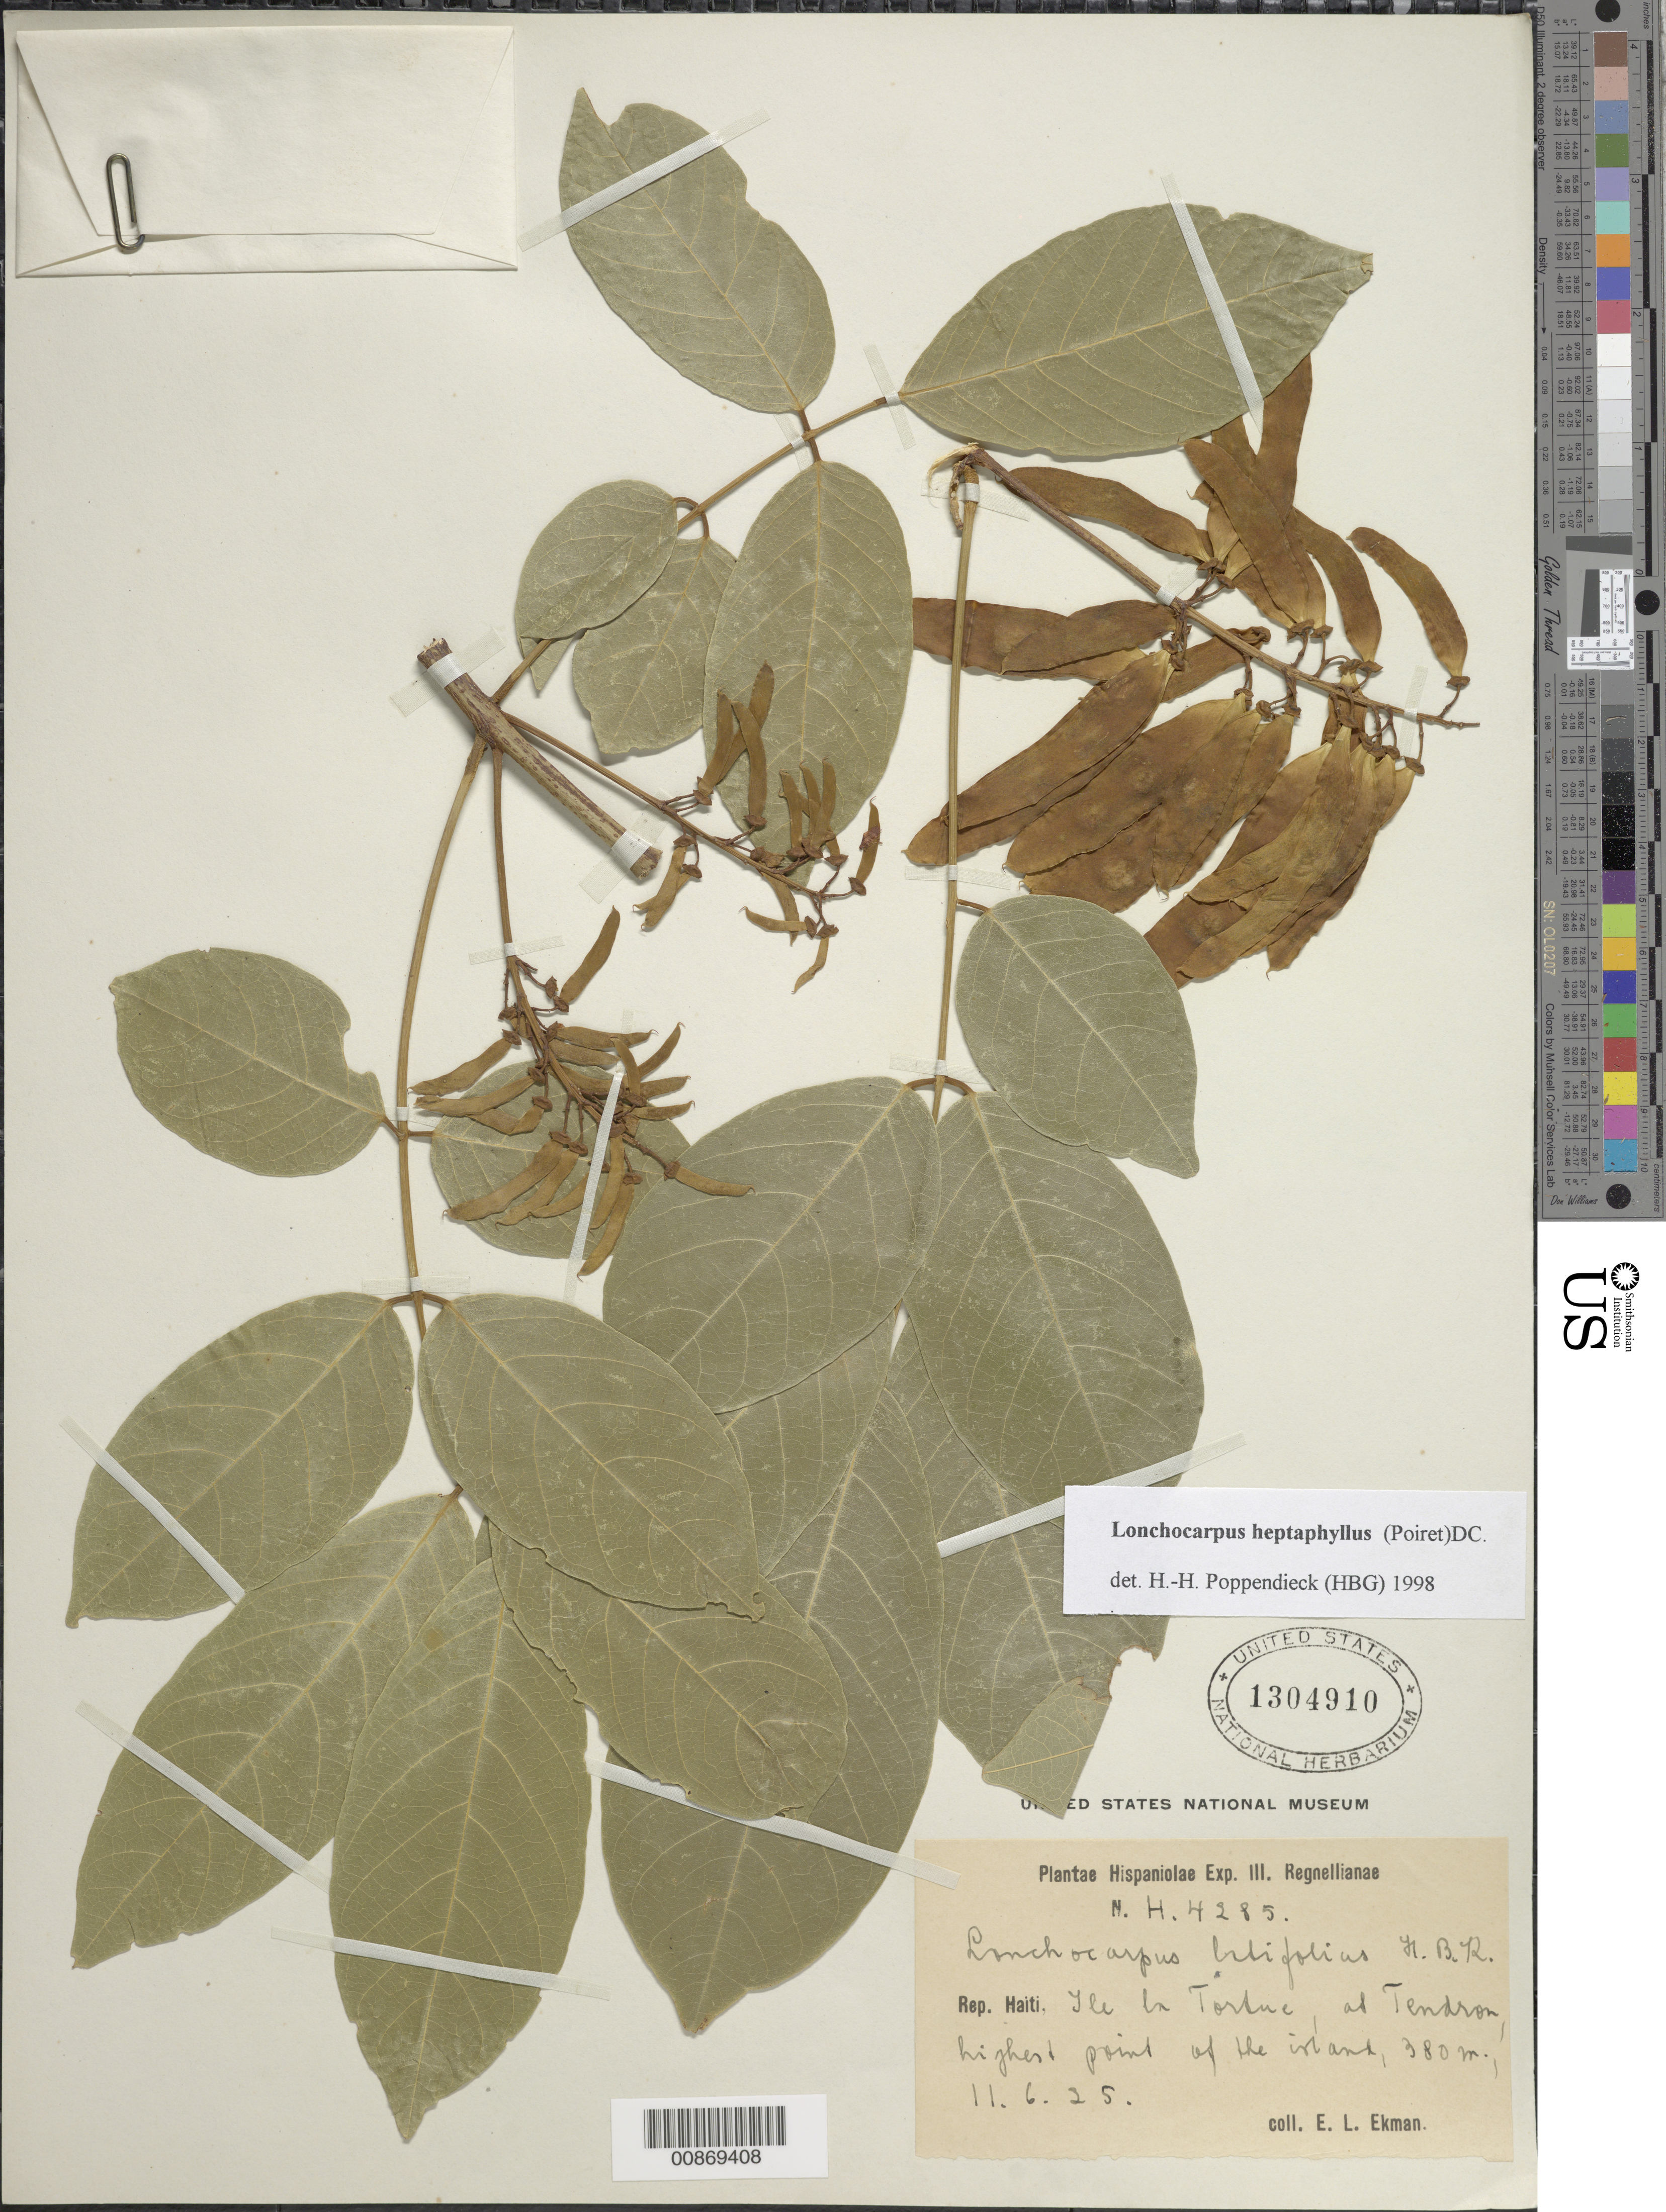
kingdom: Plantae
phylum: Tracheophyta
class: Magnoliopsida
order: Fabales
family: Fabaceae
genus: Lonchocarpus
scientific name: Lonchocarpus heptaphyllus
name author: (Poir.) DC.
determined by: Poppendieck, H.-H., (HBG), Institut fur Allgemeine Botanik und Botanischer Garten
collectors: E. L. Ekman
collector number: H 4285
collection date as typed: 11 Jun 1925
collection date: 1925-06-11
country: Haiti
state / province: Nord-Óuest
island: Île de la Tortue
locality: Ile la Tortue, at Tendron, highest point of the island.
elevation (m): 380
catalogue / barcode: US 1304910